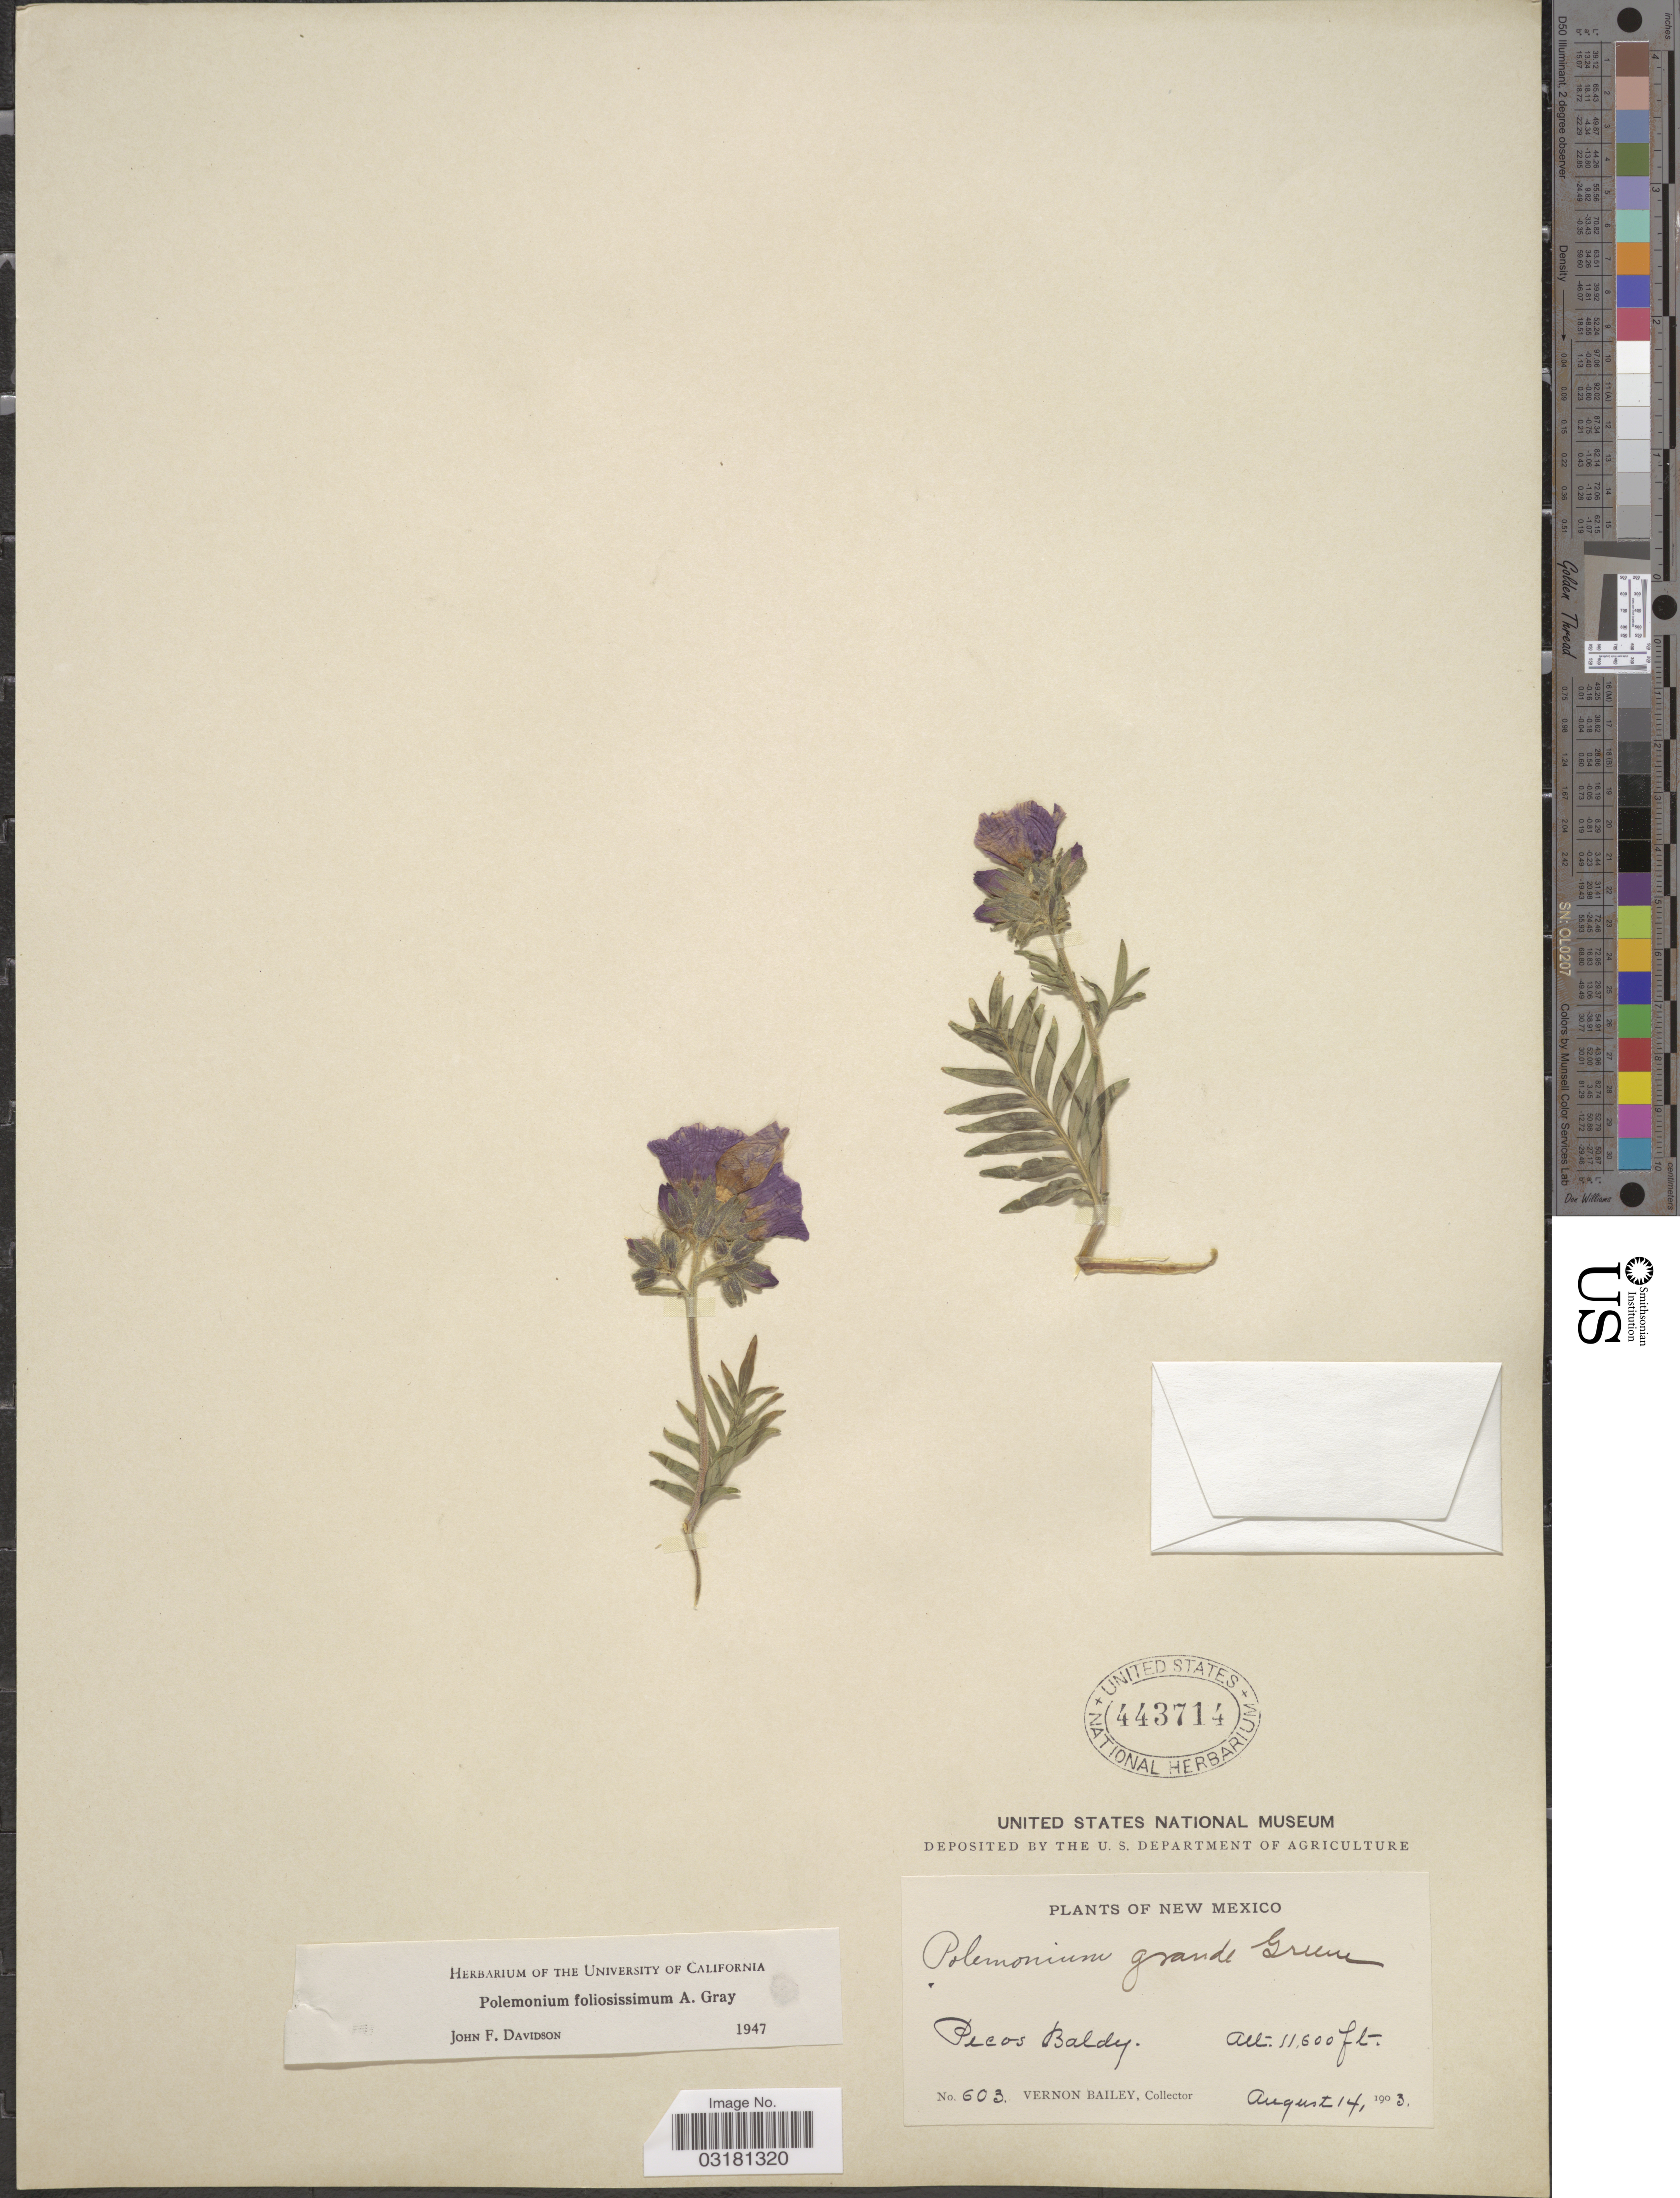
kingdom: Plantae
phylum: Tracheophyta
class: Magnoliopsida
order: Ericales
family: Polemoniaceae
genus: Polemonium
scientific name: Polemonium foliosissimum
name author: A. Gray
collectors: V. O. Bailey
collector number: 603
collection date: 1903-08-14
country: United States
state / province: New Mexico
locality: Pecos Baldy.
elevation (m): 3536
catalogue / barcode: US 443714